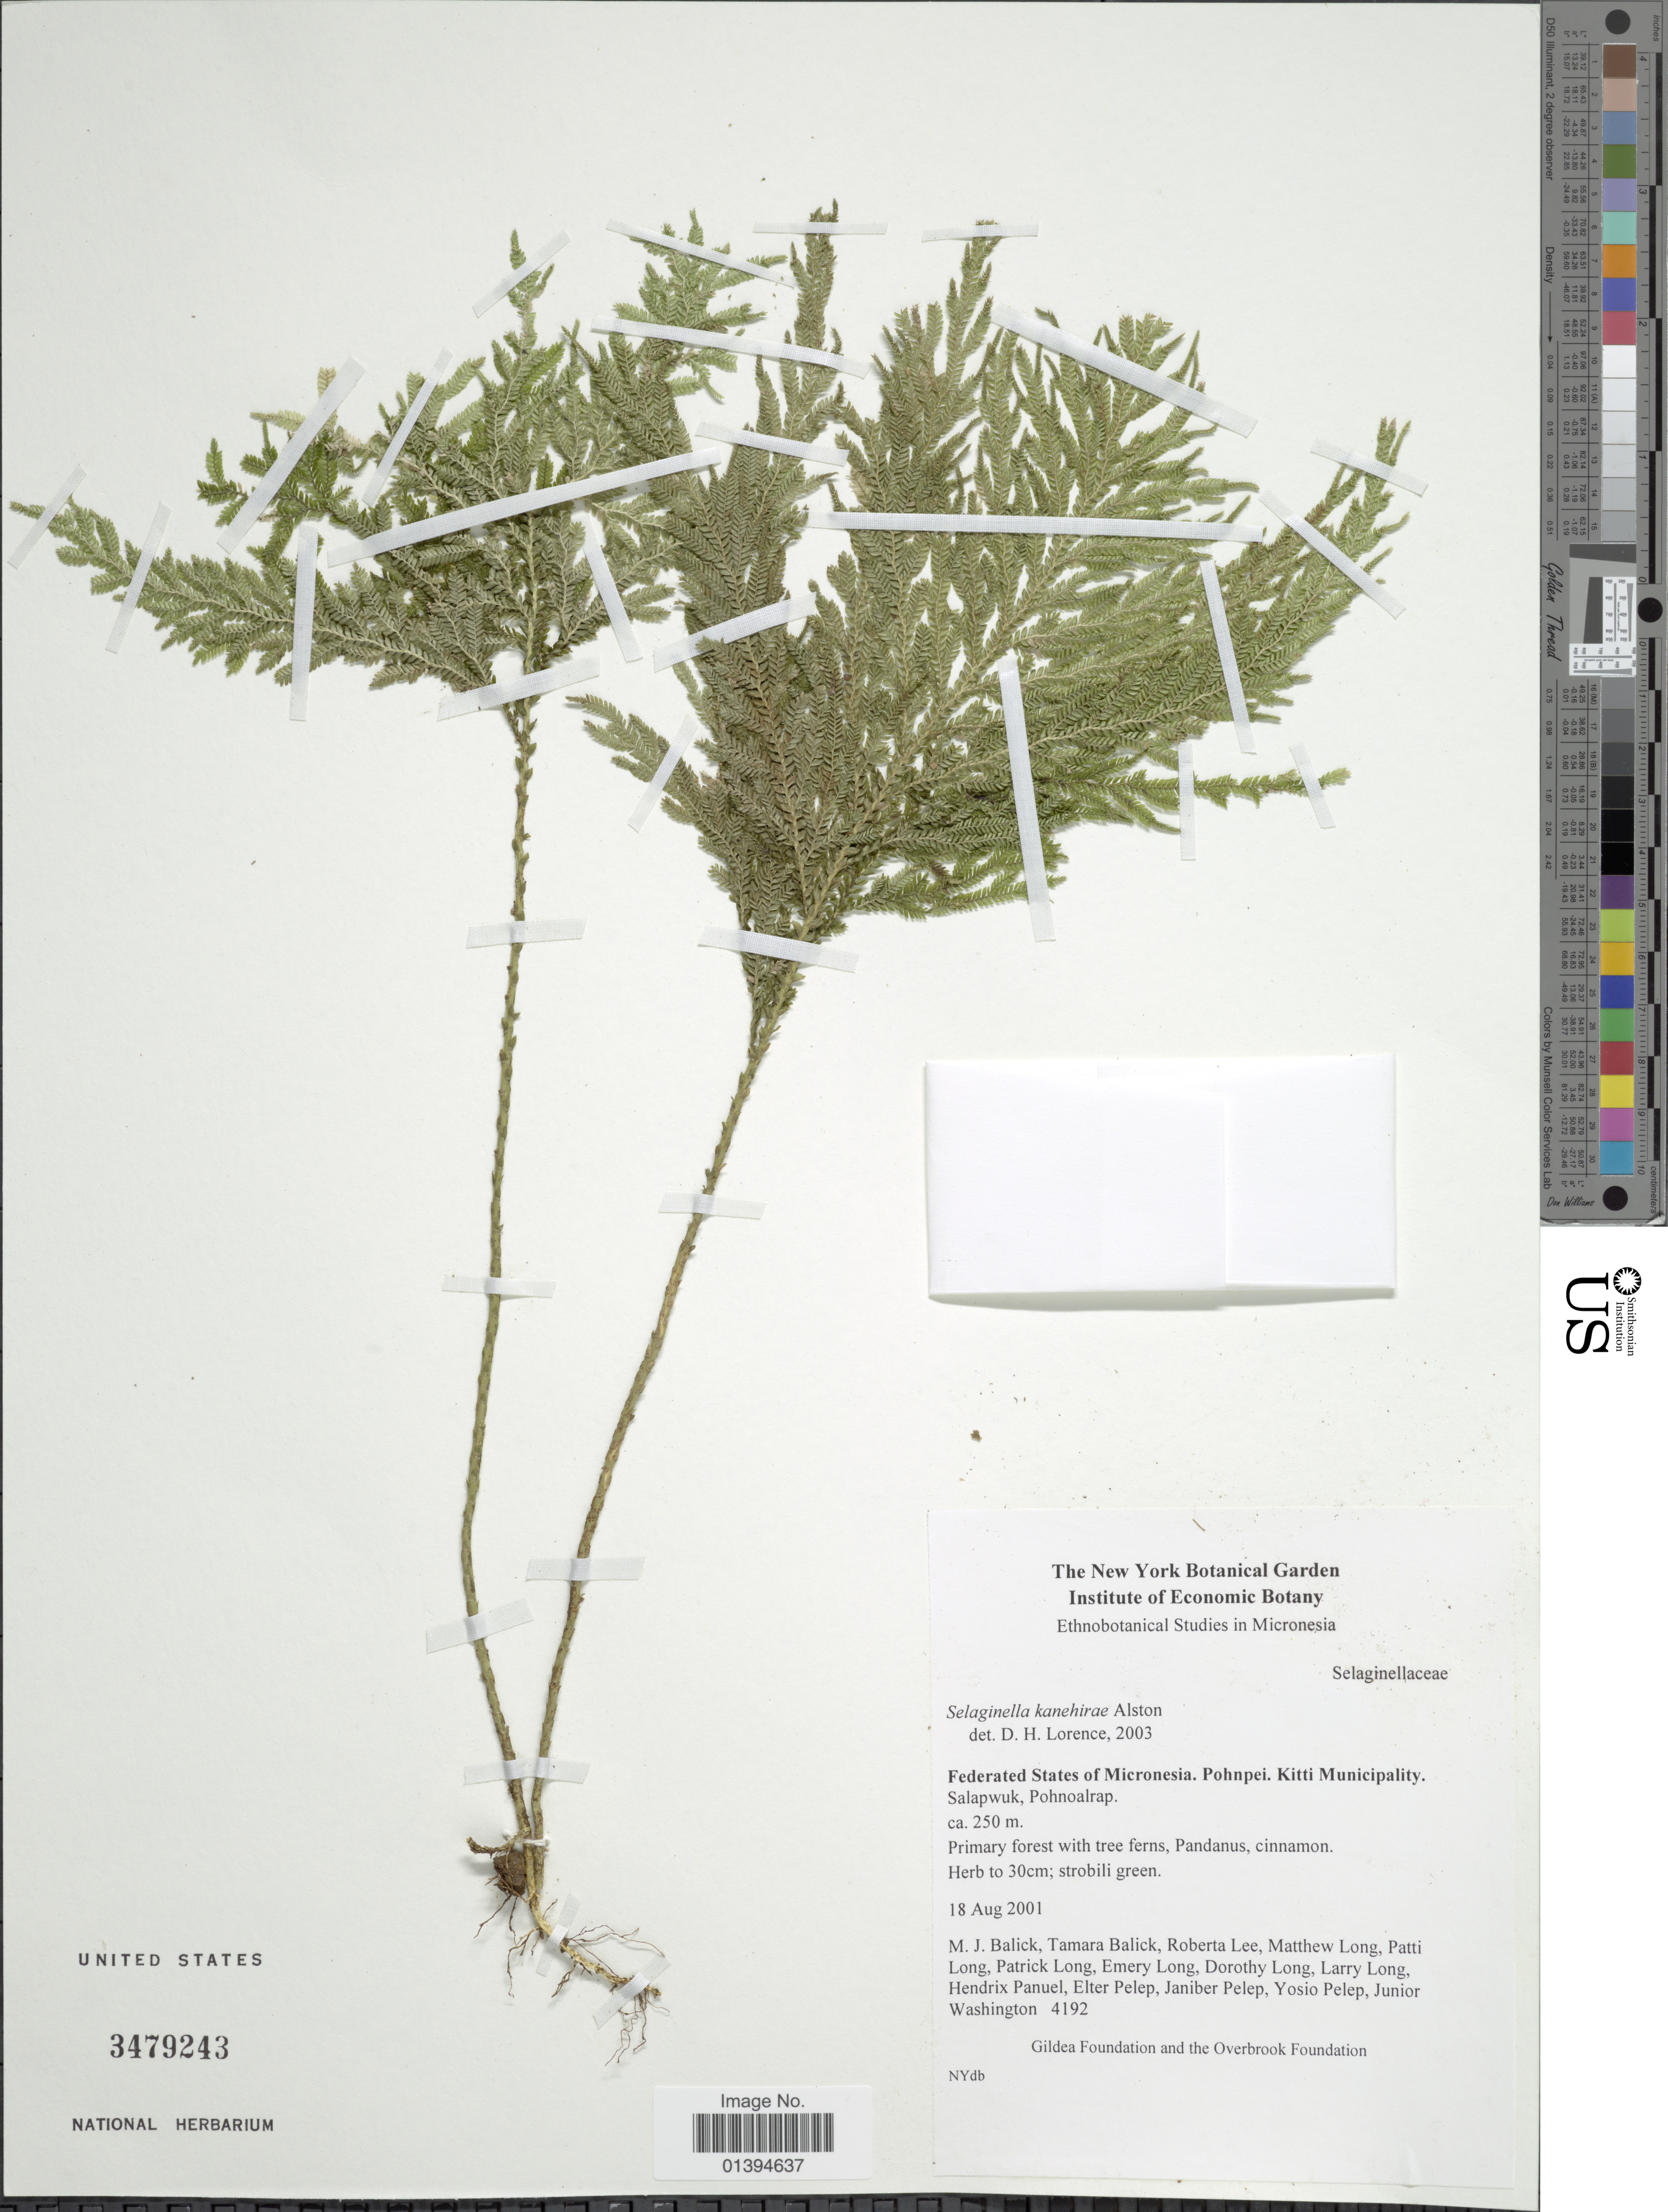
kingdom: Plantae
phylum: Tracheophyta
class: Lycopodiopsida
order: Selaginellales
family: Selaginellaceae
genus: Selaginella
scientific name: Selaginella kanehirae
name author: Alston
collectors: M. J. Balick, T. Balick, R. Lee, M. Long & et al.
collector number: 4192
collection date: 2001-08-18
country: Micronesia, Federated States of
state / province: Pohnpei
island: Pohnpei [Ponape]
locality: Kitti Municipality, Salapwuk, Pohnoalrap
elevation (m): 250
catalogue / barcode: US 3479243